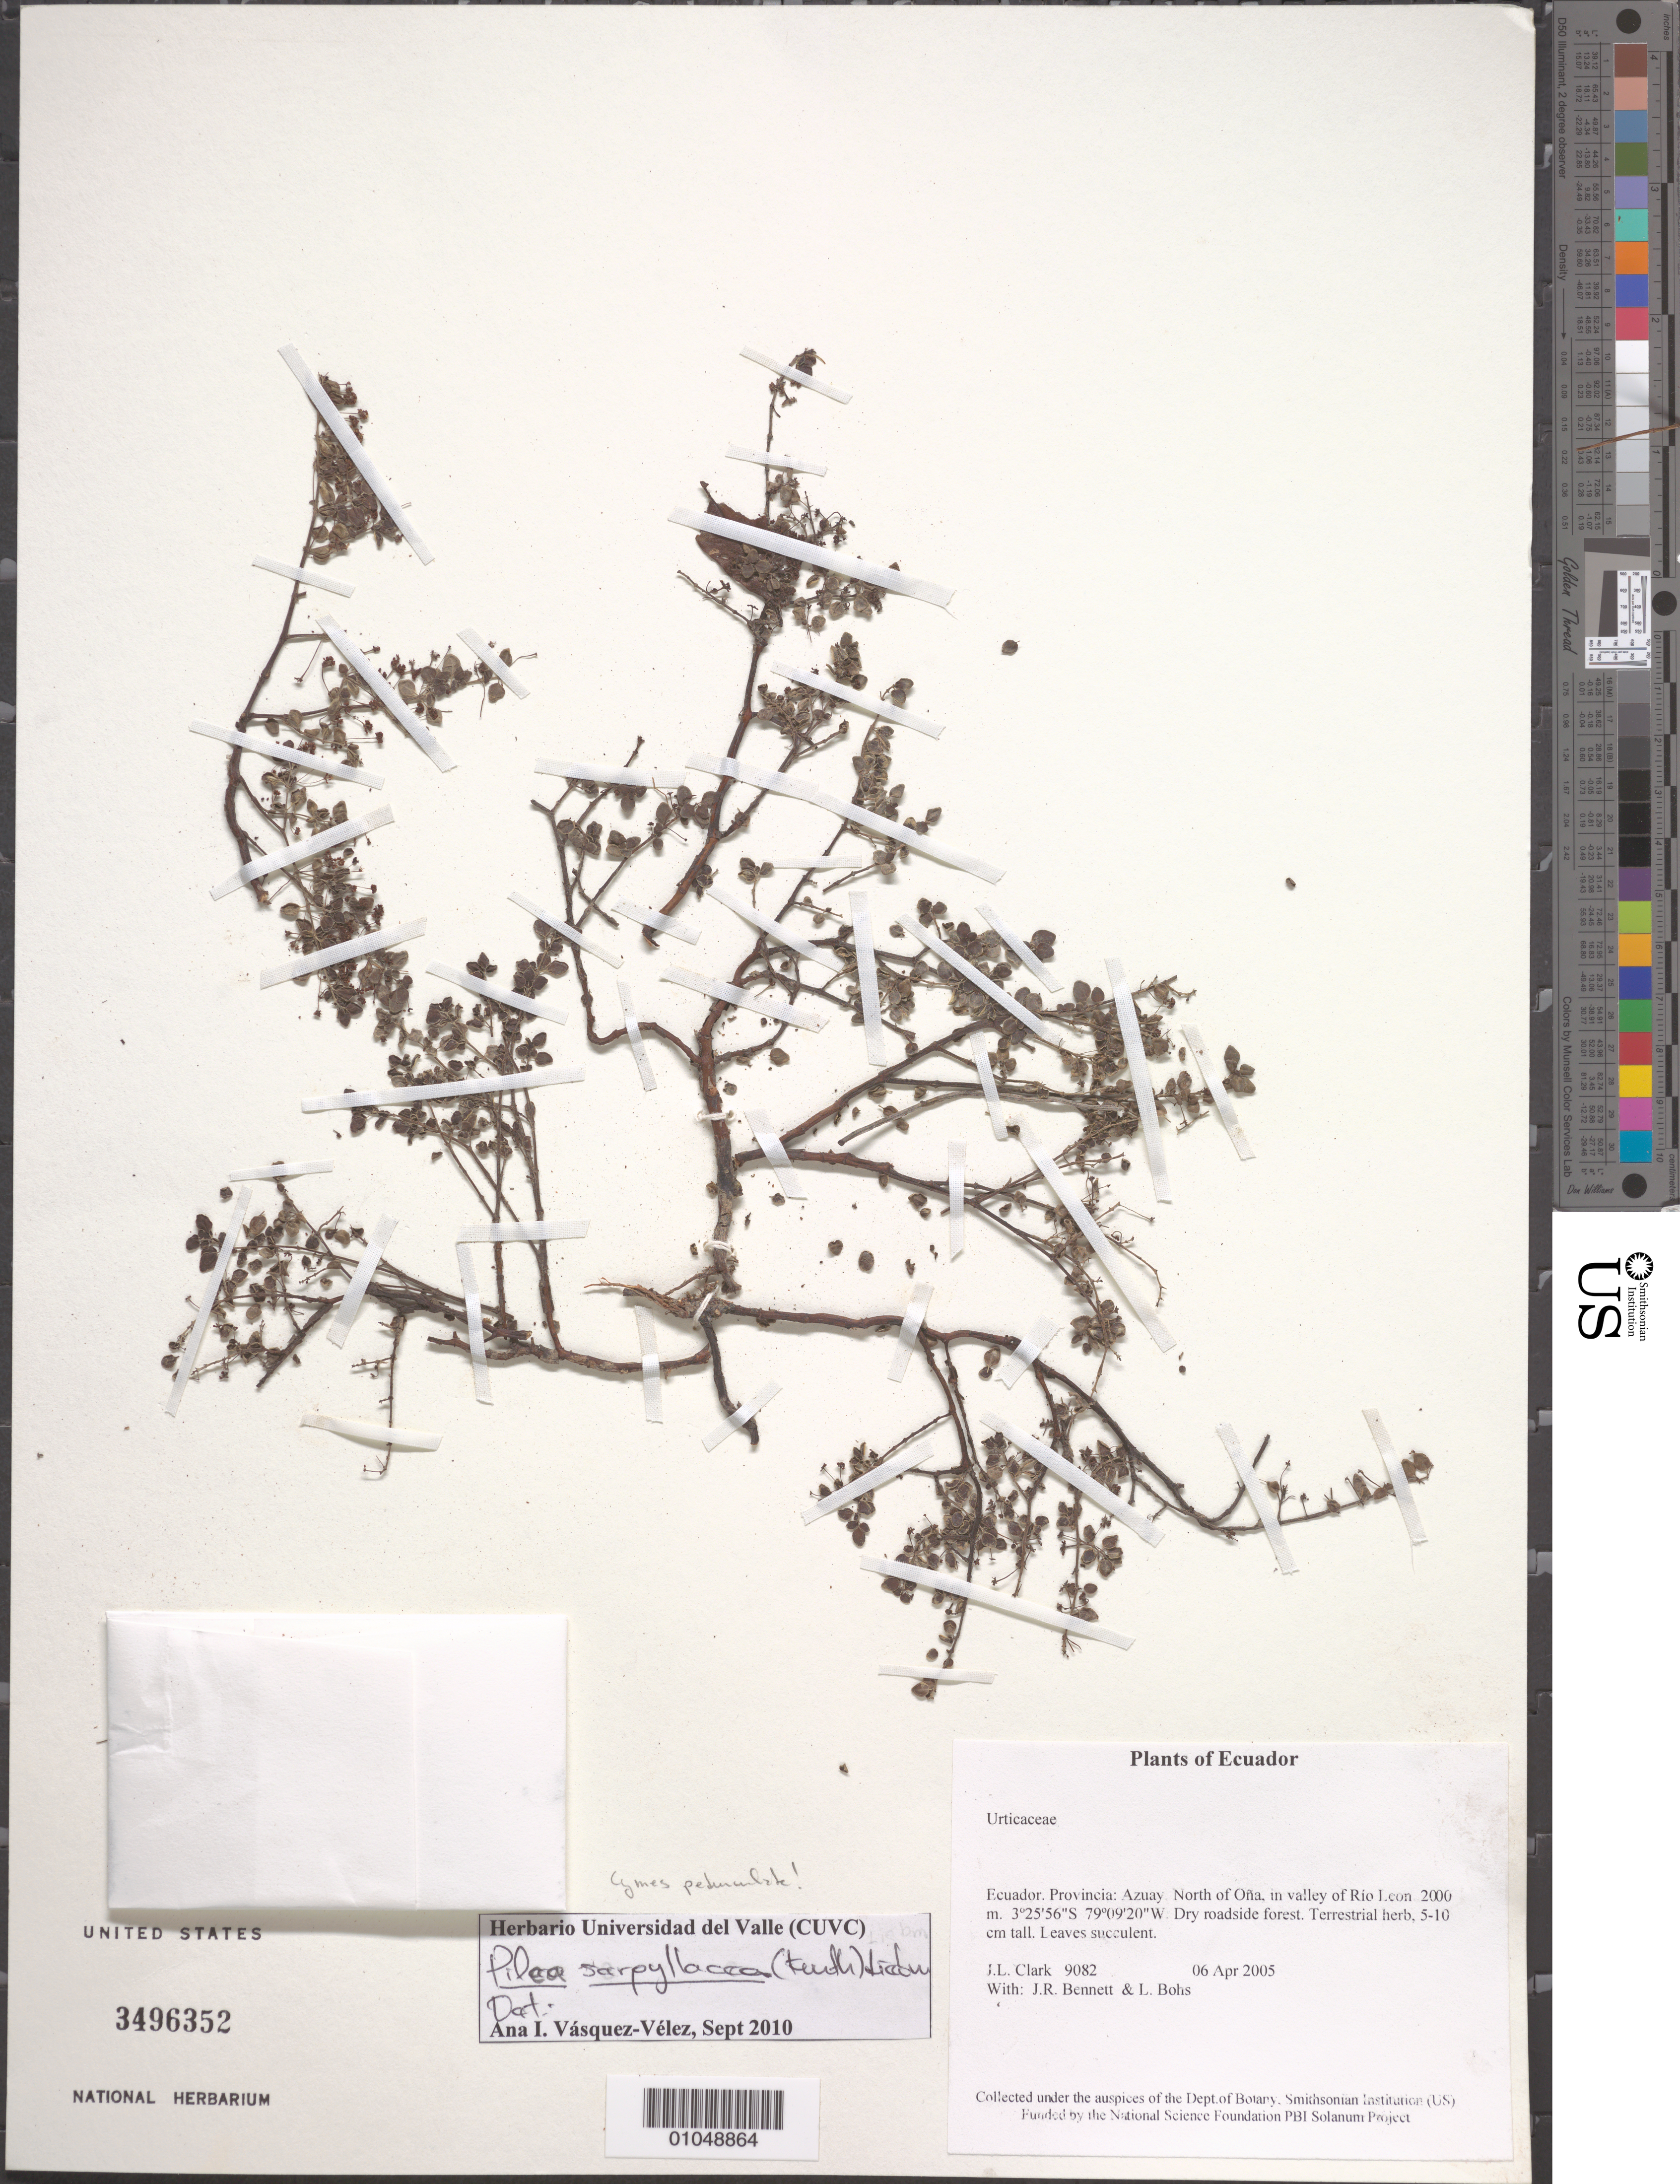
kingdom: Plantae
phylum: Tracheophyta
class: Magnoliopsida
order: Rosales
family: Urticaceae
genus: Pilea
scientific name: Pilea serpyllacea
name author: (Kunth) Liebm.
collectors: J. L. Clark, J. R. Bennett & L. A. Bohs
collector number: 9082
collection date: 2005-04-06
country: Ecuador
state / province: Azuay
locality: North of Oña, in valley of Río Leon.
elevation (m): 2000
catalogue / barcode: US 3496352